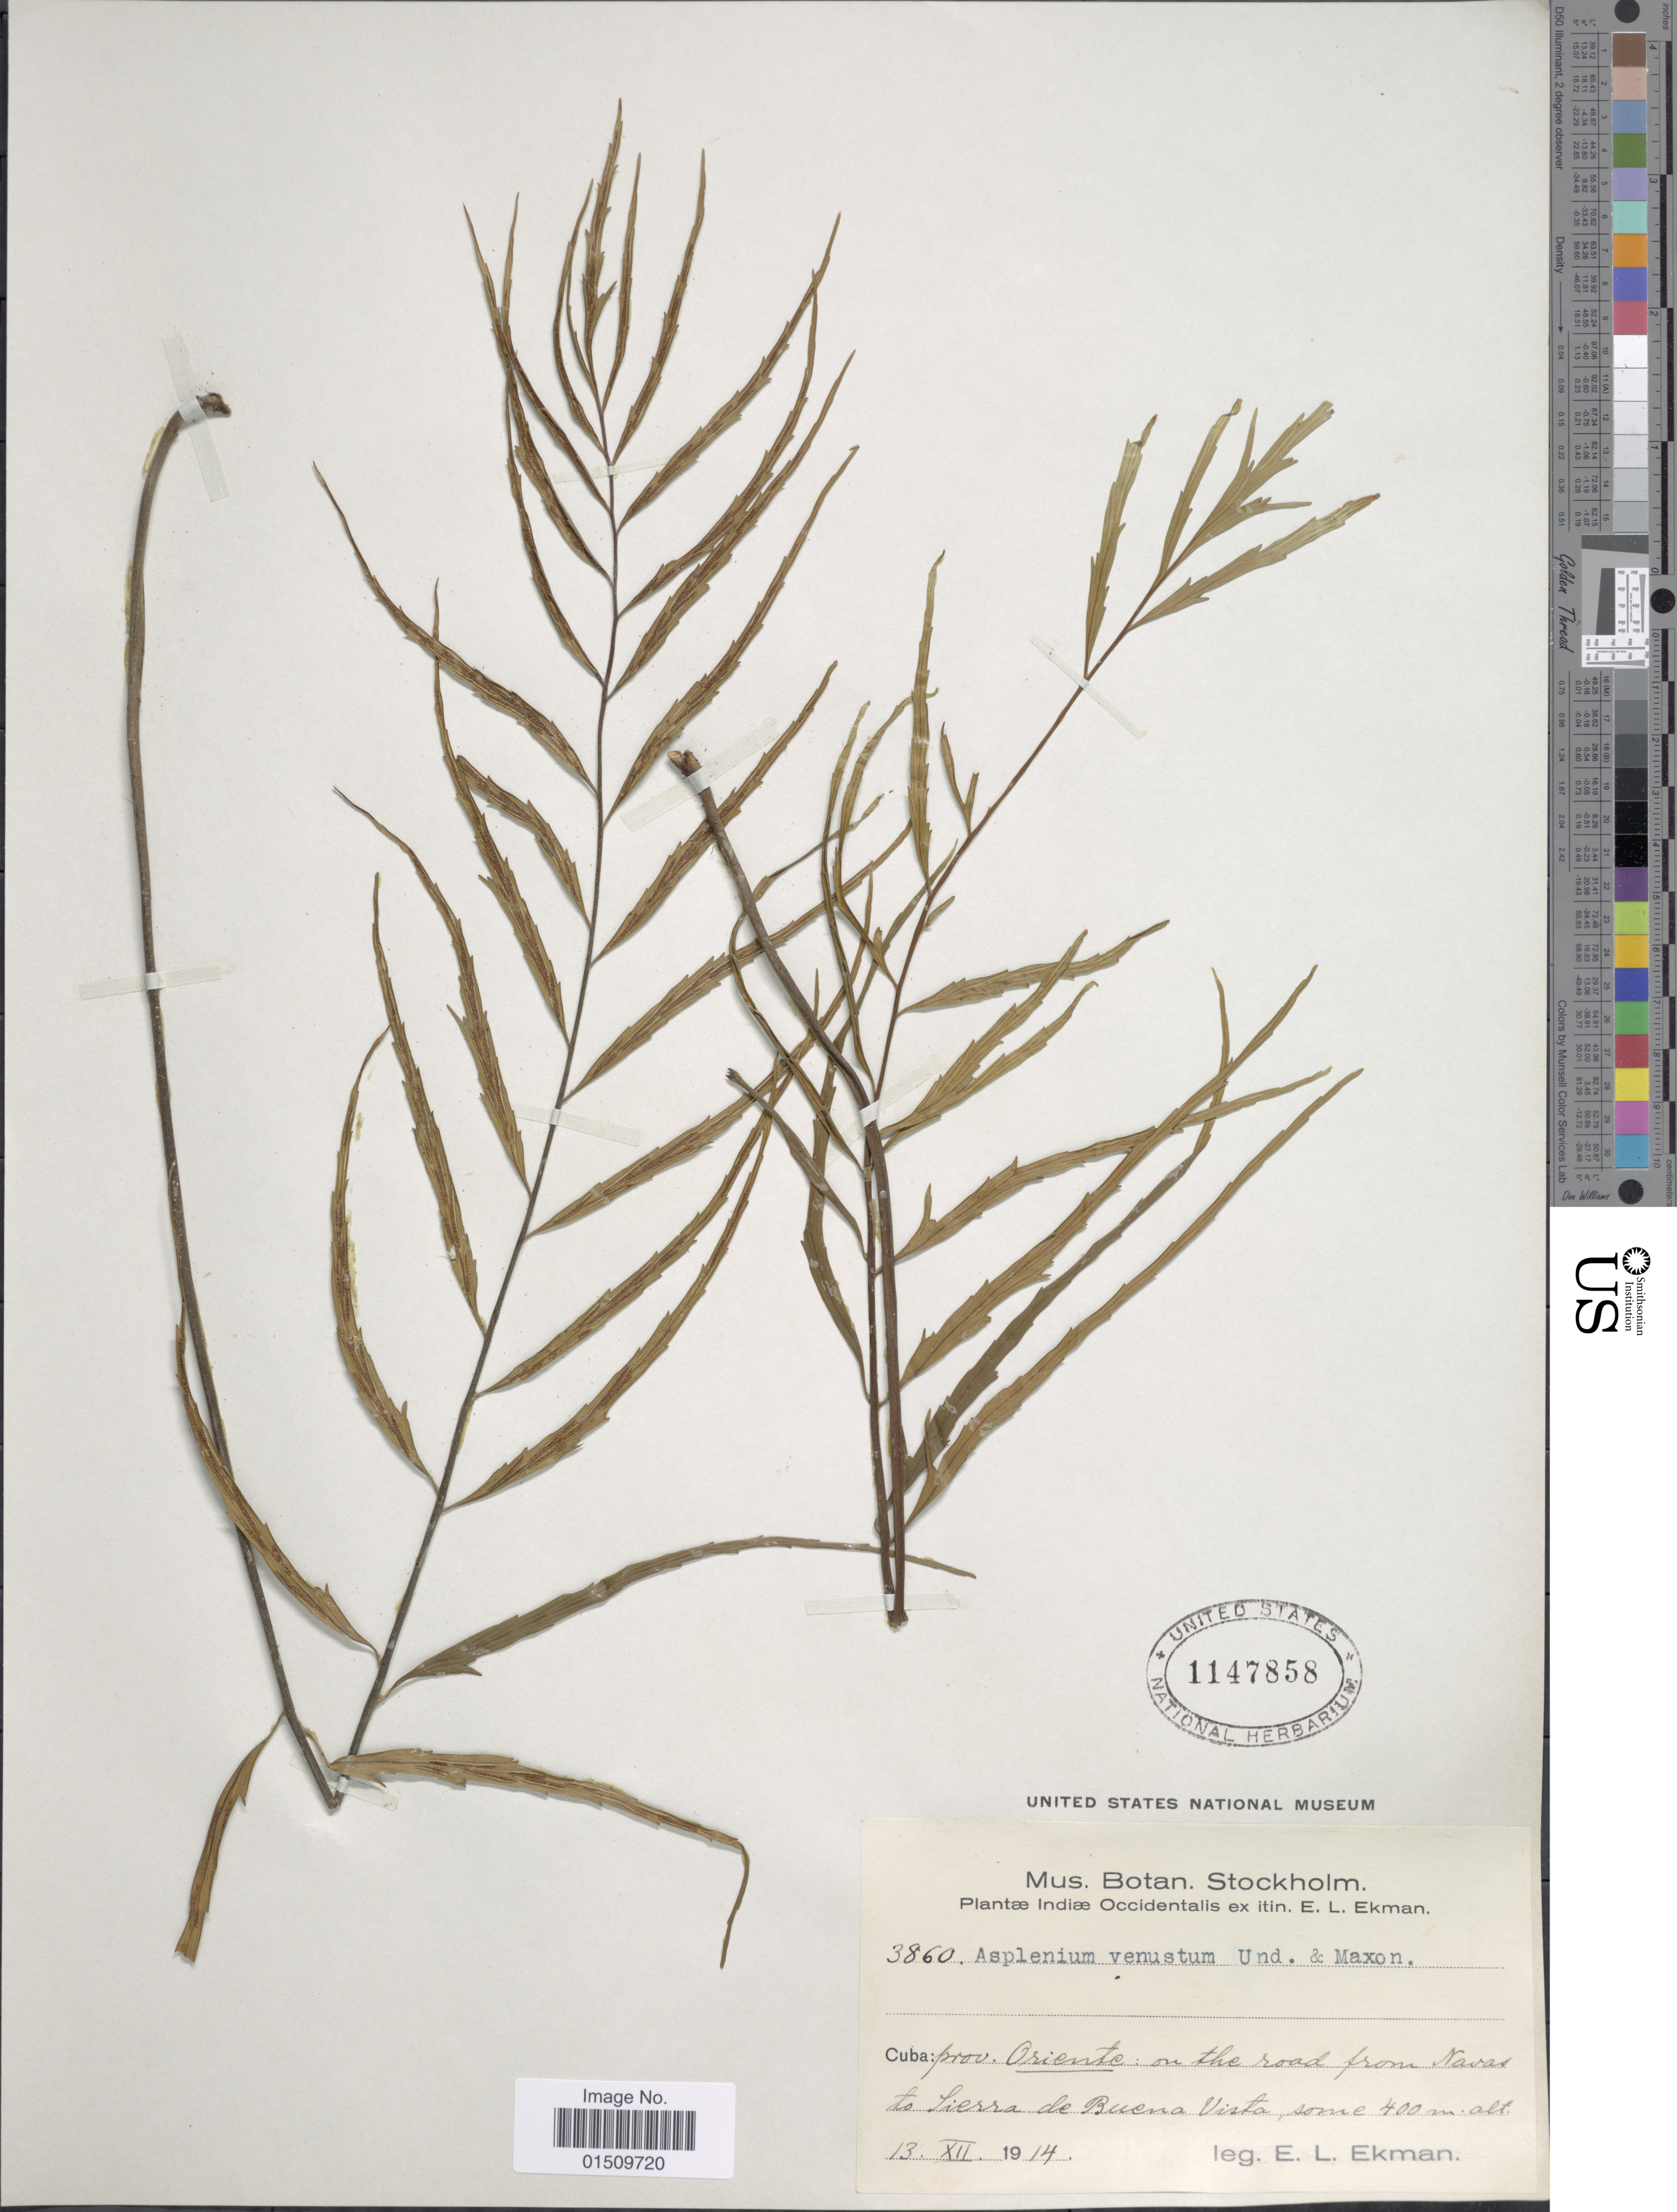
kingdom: Plantae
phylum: Tracheophyta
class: Polypodiopsida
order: Polypodiales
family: Aspleniaceae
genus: Asplenium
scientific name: Asplenium venustum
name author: Underw. & Maxon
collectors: E. L. Ekman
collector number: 3860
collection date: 1914-12-13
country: Cuba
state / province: Oriente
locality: Cuba, on the road from Navas to Sierra de Bueno Vista.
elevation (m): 400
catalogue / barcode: US 1147858